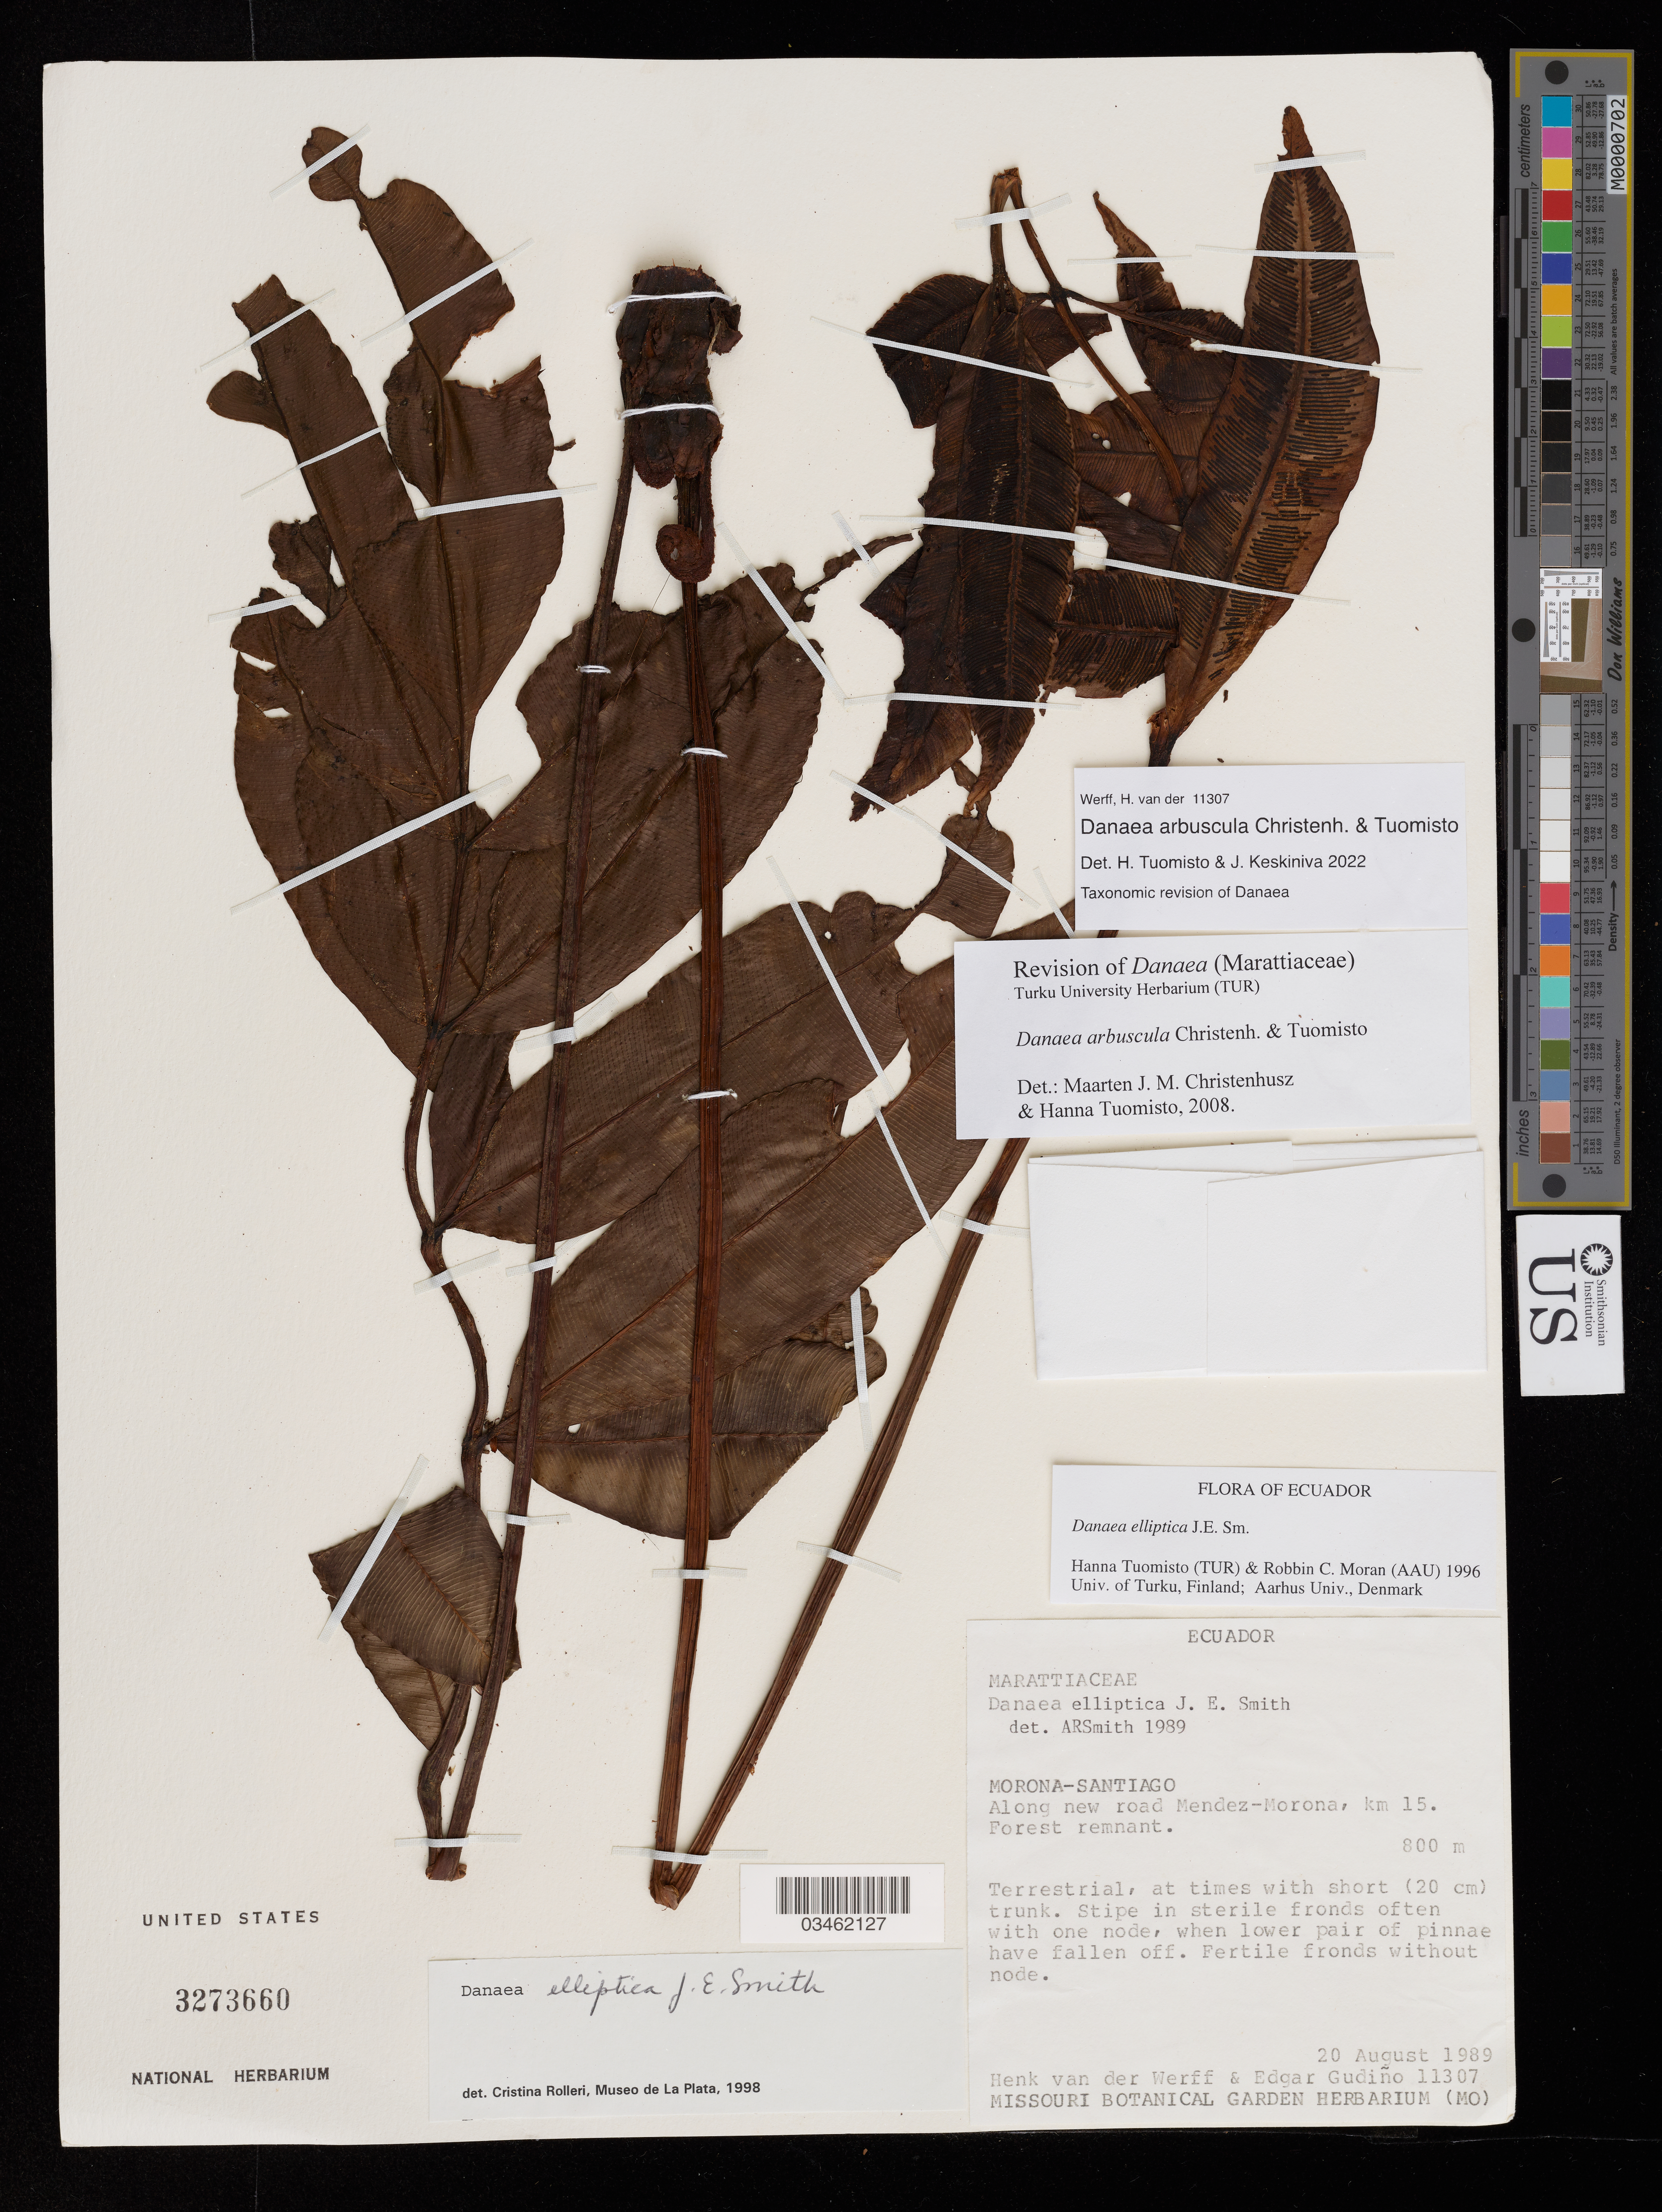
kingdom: Plantae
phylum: Tracheophyta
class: Polypodiopsida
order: Marattiales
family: Marattiaceae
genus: Danaea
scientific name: Danaea arbuscula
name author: Christenh. & Tuomisto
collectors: H. van der Werff & E. Gudiño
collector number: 11307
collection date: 1989-08-20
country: Ecuador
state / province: Morona-Santiago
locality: Along new road Mendez-Morona, km 15.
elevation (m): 800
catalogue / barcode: US 3273660